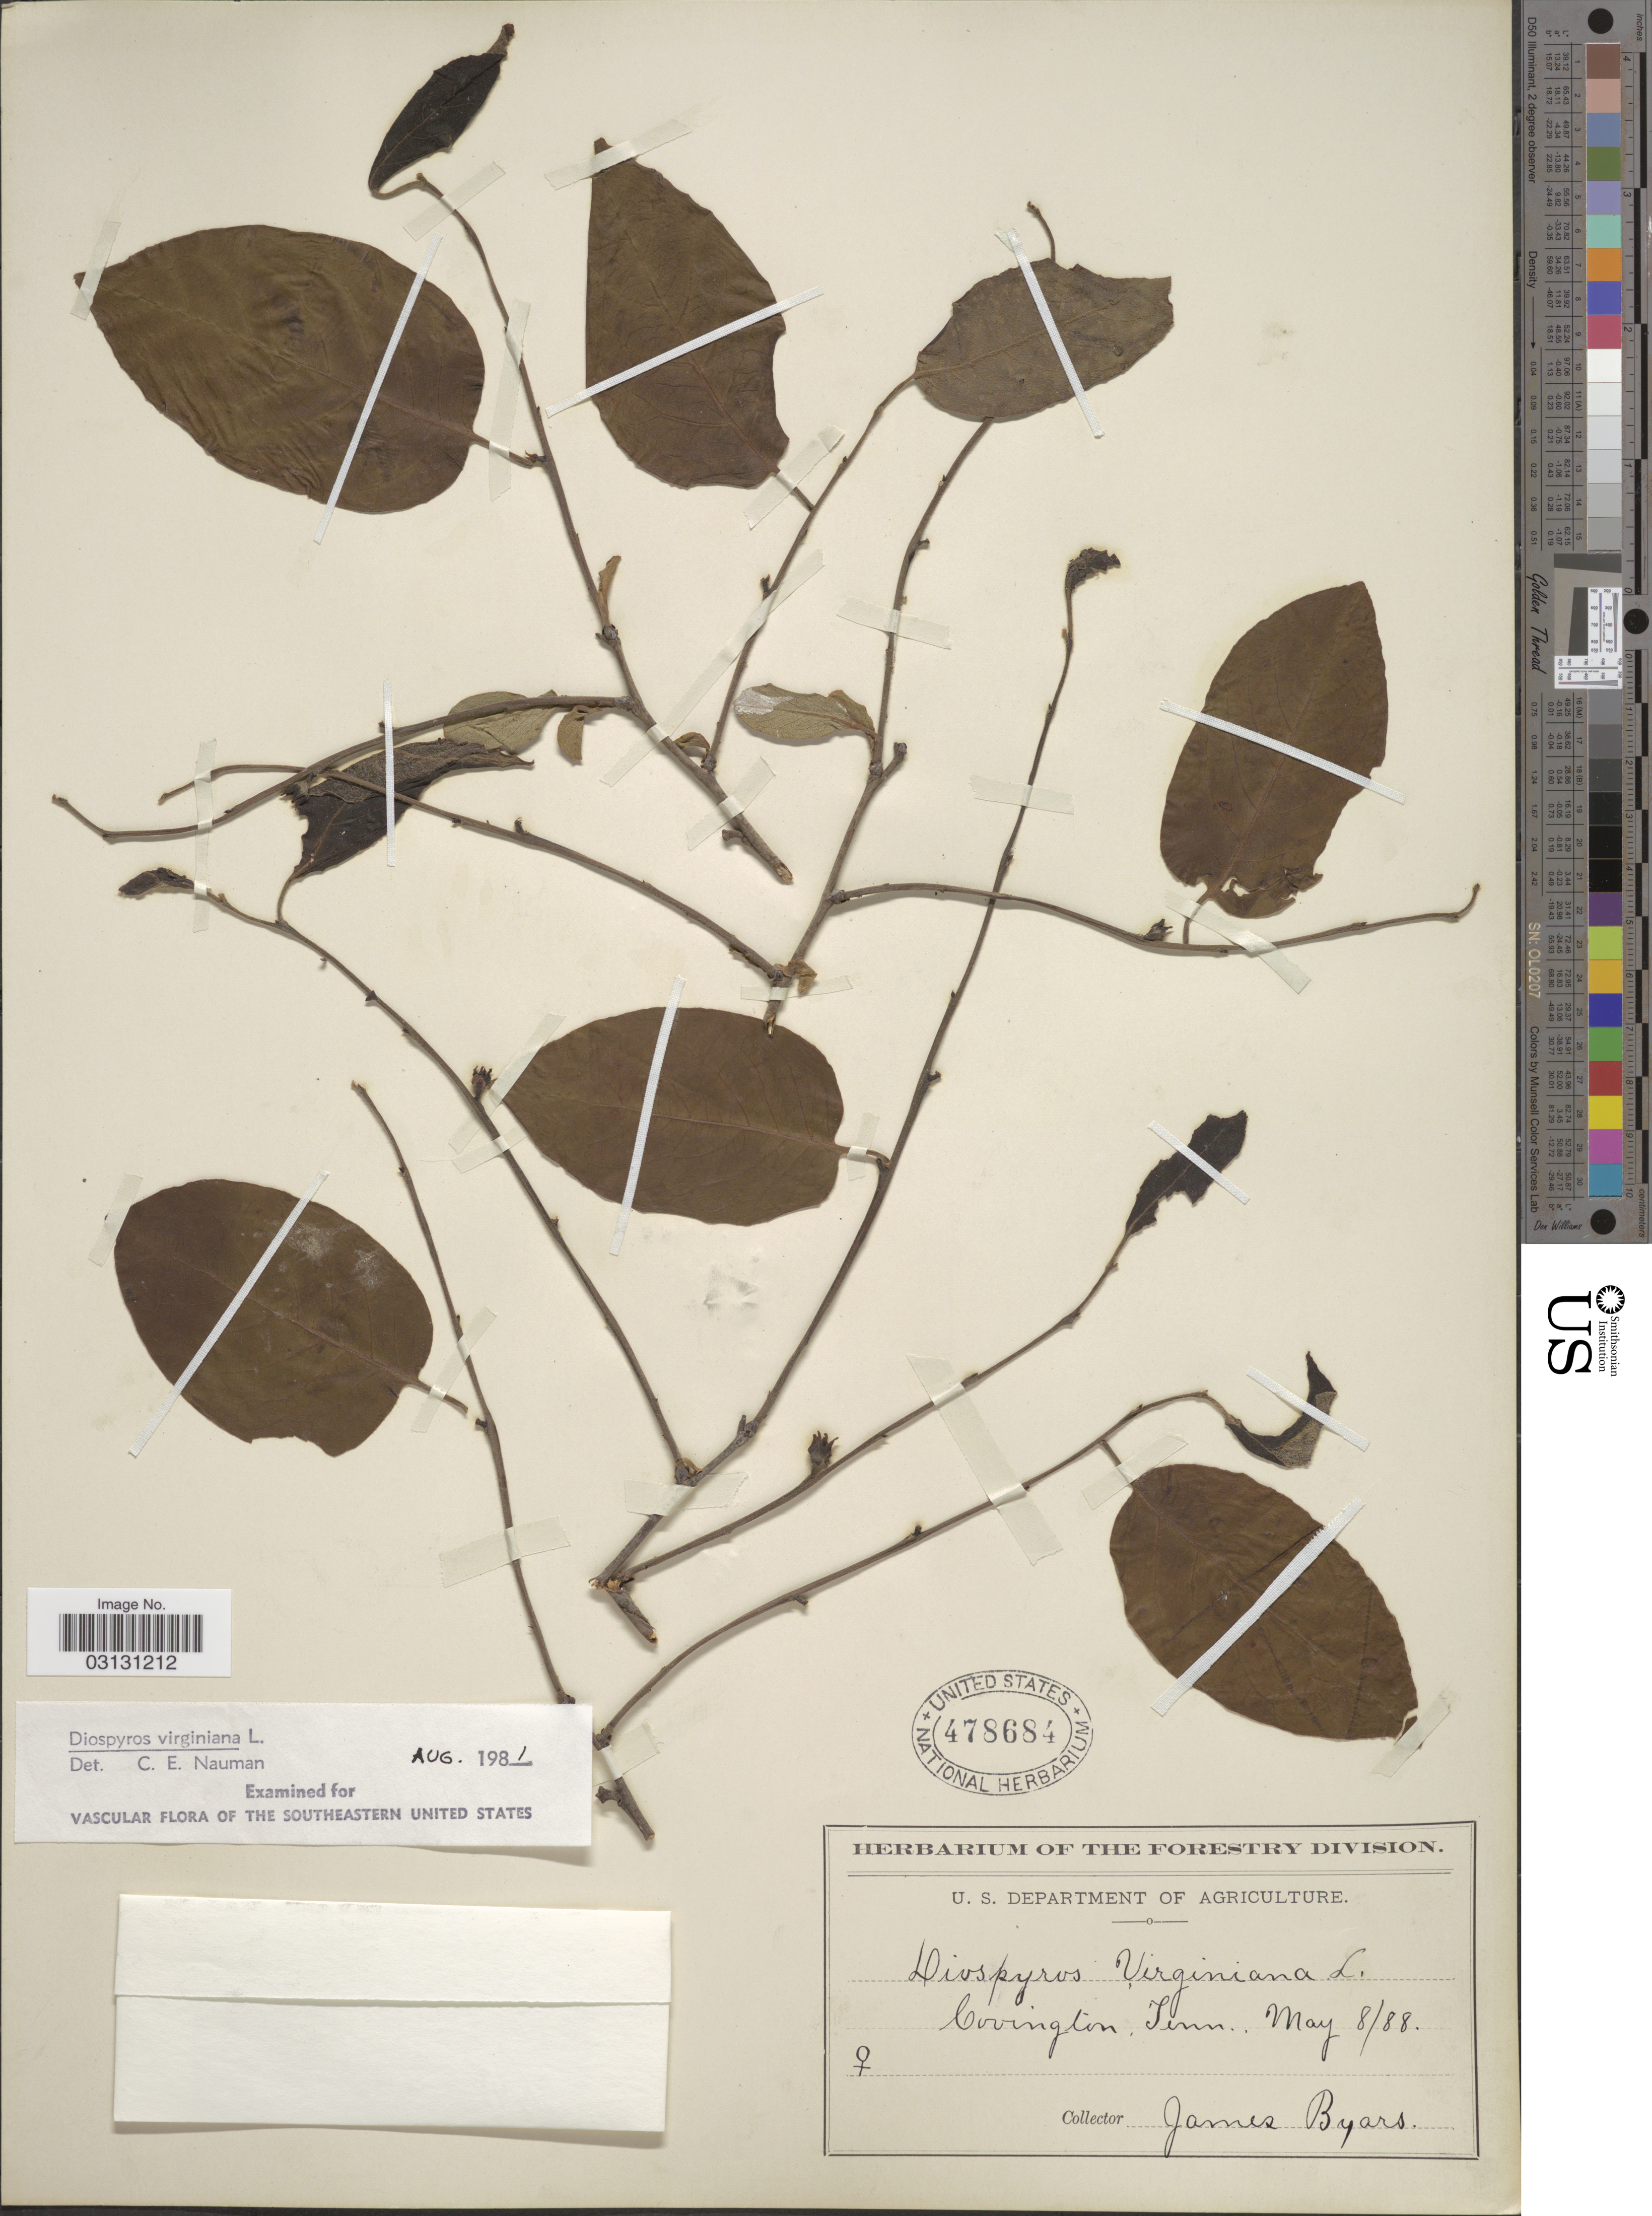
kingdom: Plantae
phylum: Tracheophyta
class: Magnoliopsida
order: Ericales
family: Ebenaceae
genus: Diospyros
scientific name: Diospyros virginiana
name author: L.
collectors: J. Byars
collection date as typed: Transcribed d/m/y: 8/5/88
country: United States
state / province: Tennessee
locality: Covington.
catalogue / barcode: US 478684